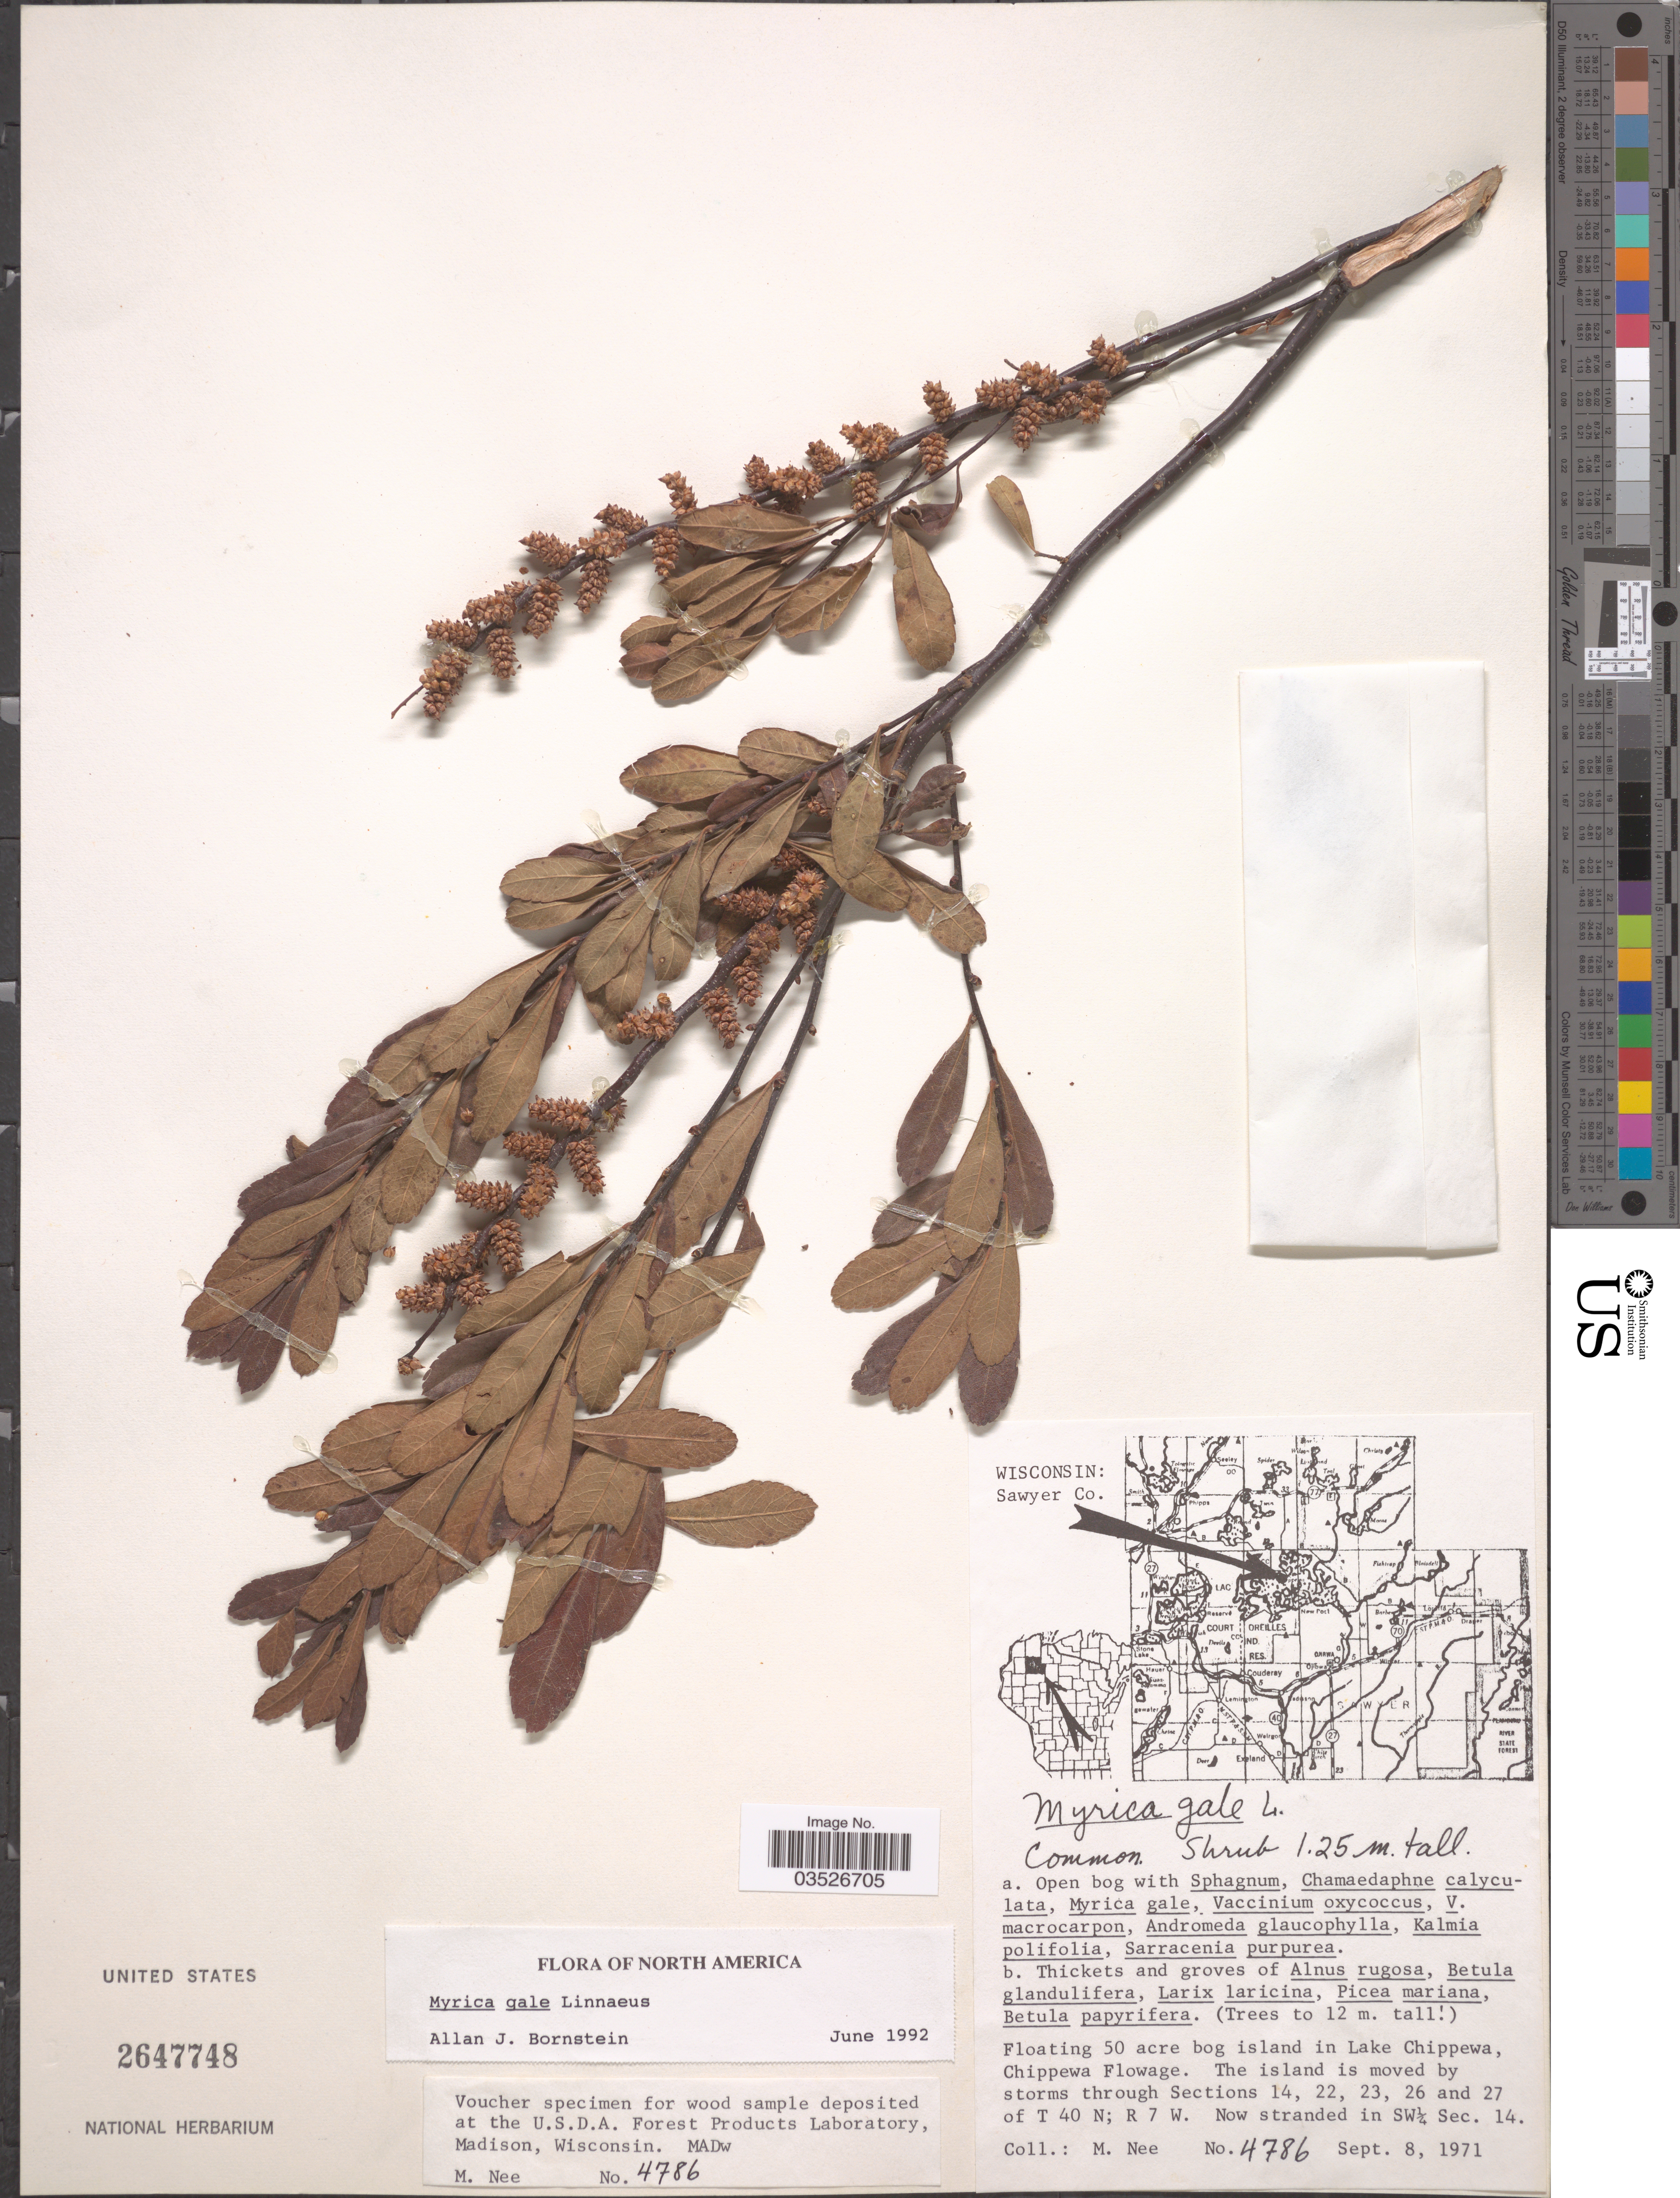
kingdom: Plantae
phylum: Tracheophyta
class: Magnoliopsida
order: Fagales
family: Myricaceae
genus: Myrica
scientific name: Myrica gale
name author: L.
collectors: M. Nee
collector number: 4786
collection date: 1971-09-08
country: United States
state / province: Wisconsin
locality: Sawyer Co. Floating 50 acre bog island in Lake Chippewa, Chippewa Flowage. The island is moved by storms through Sections 14, 22, 23, 26 and 27 of T 40 N; R 7 W. Now stranded in SW¼ Sec. 14.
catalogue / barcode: US 2647748